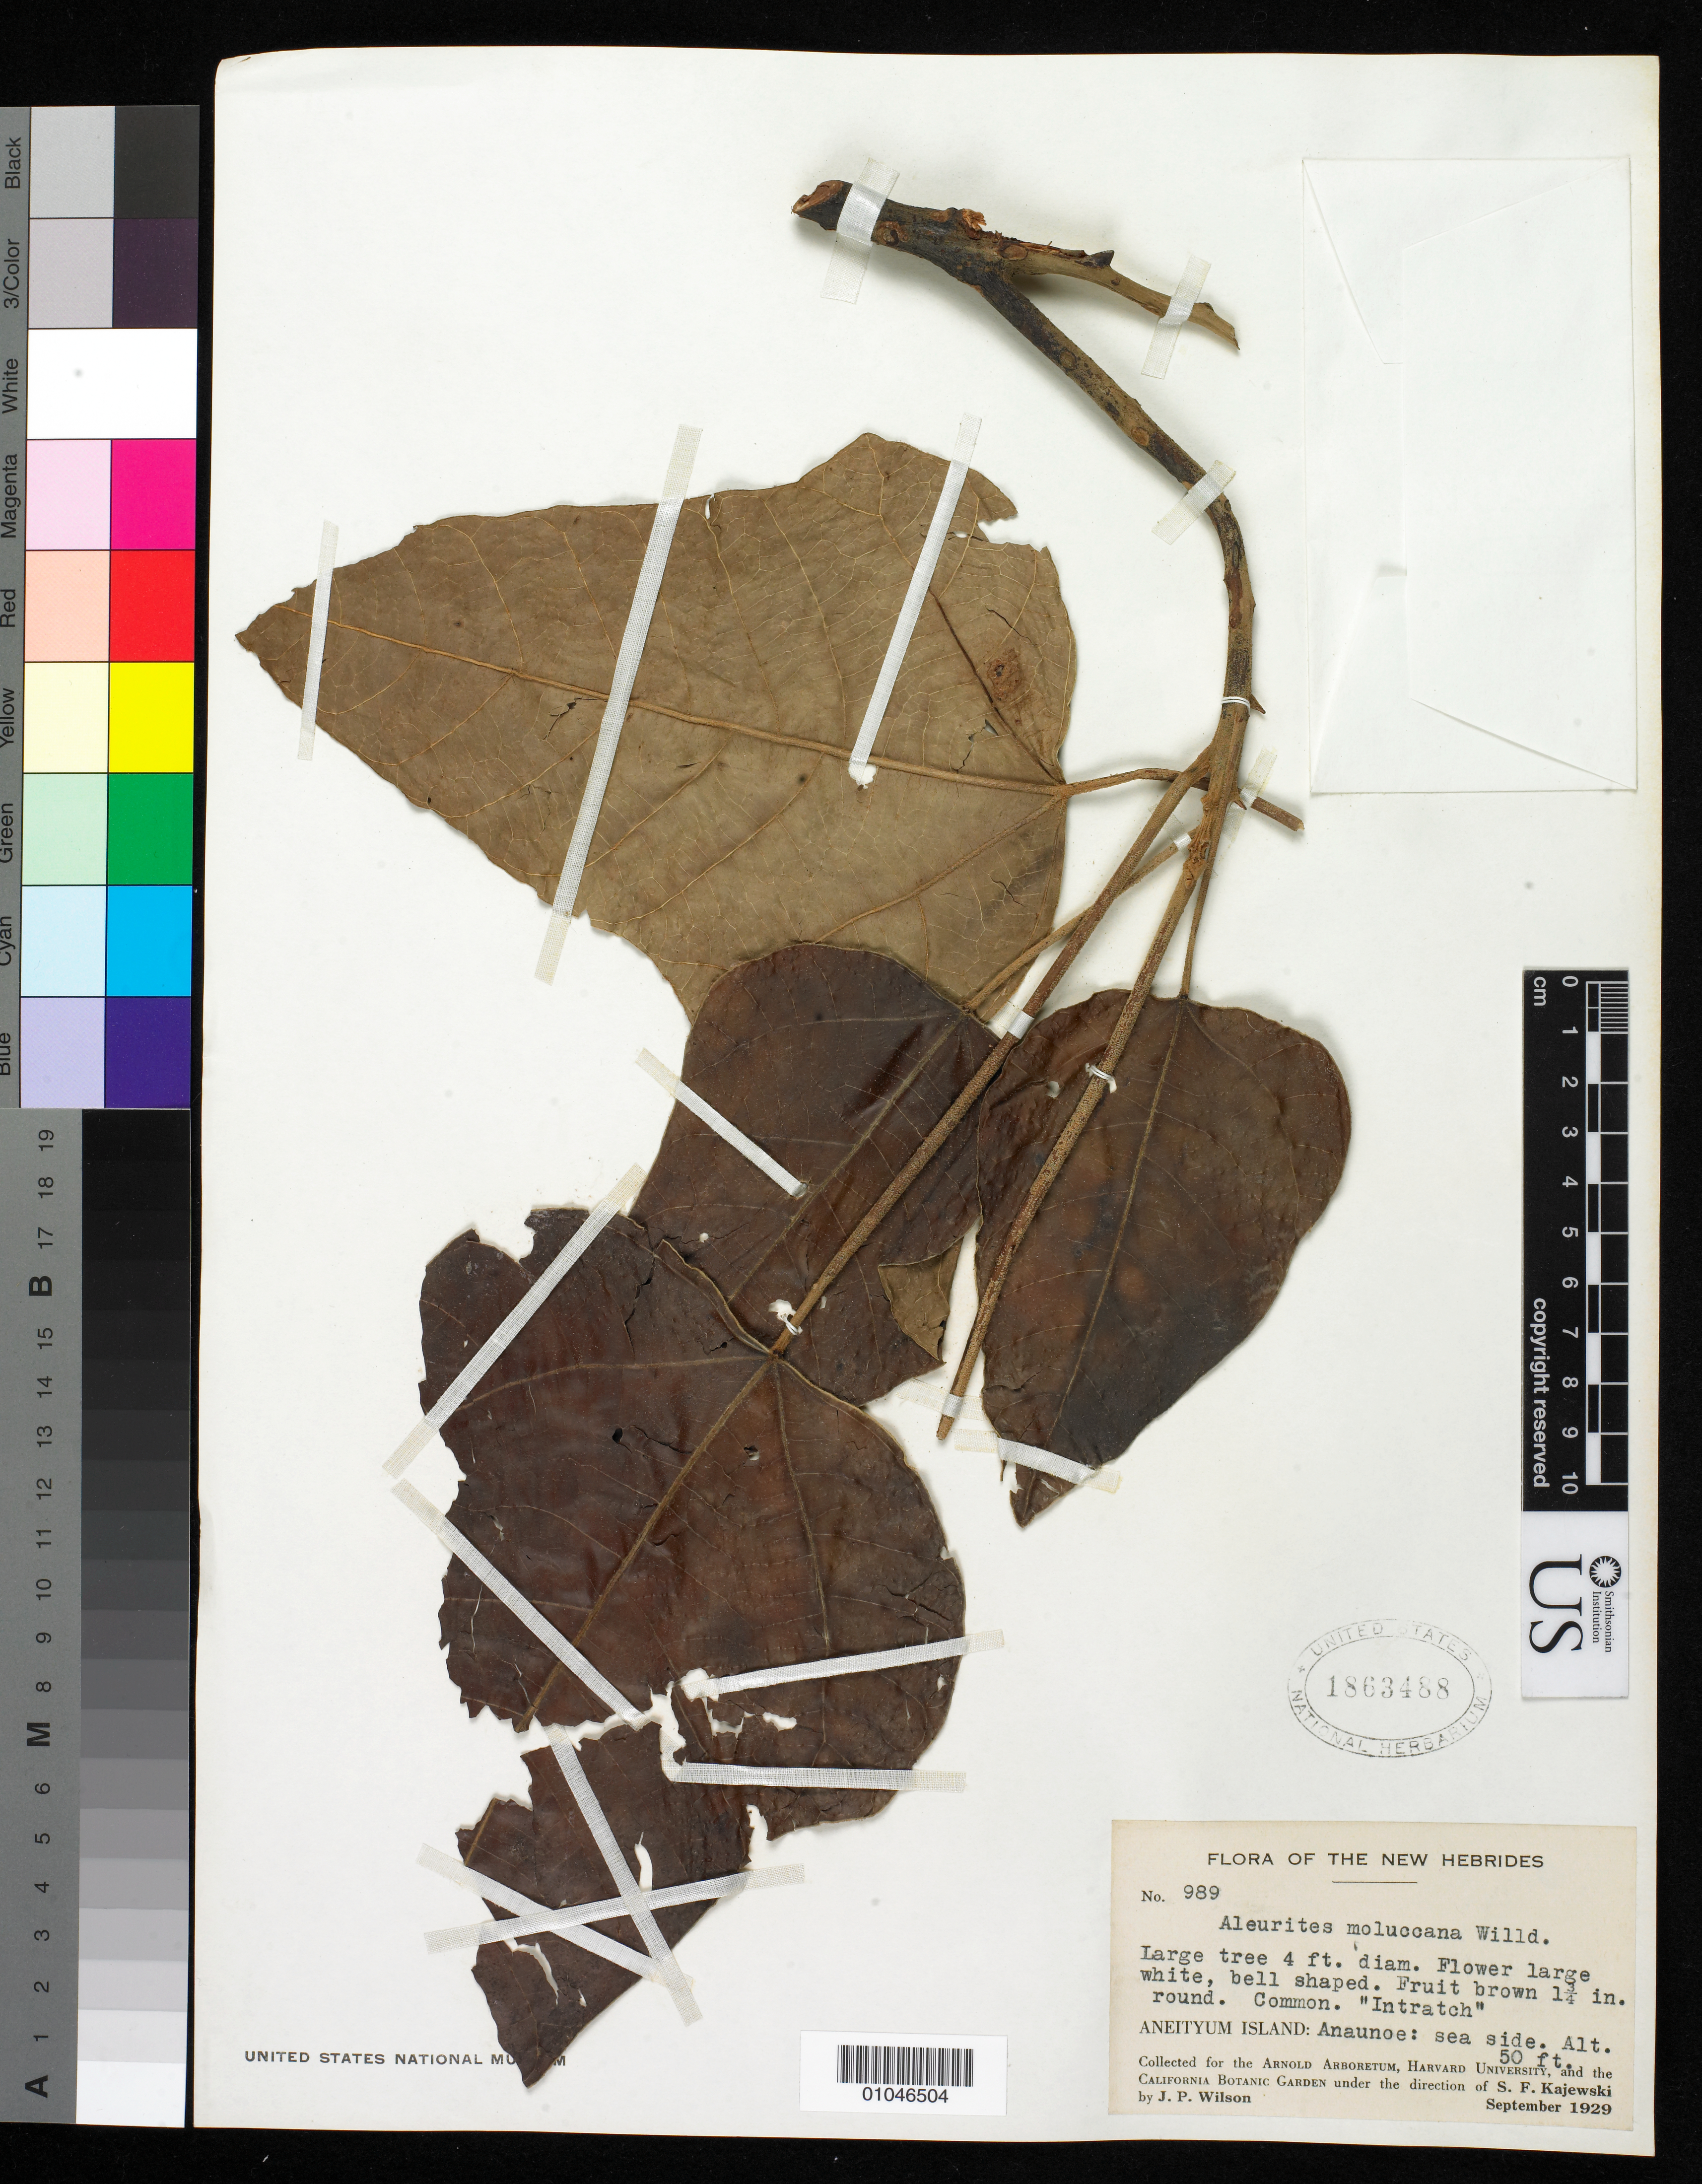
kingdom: Plantae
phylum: Tracheophyta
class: Magnoliopsida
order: Malpighiales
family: Euphorbiaceae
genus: Aleurites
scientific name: Aleurites moluccanus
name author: (L.) Willd.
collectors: S. Kajewski & J. P. Wilson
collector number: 989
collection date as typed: --Sep 1929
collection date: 1929-09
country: Vanuatu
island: Anatom [Aneityum]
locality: Seaside, Anaunoe, Aneityum Island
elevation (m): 15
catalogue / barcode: US 1863488